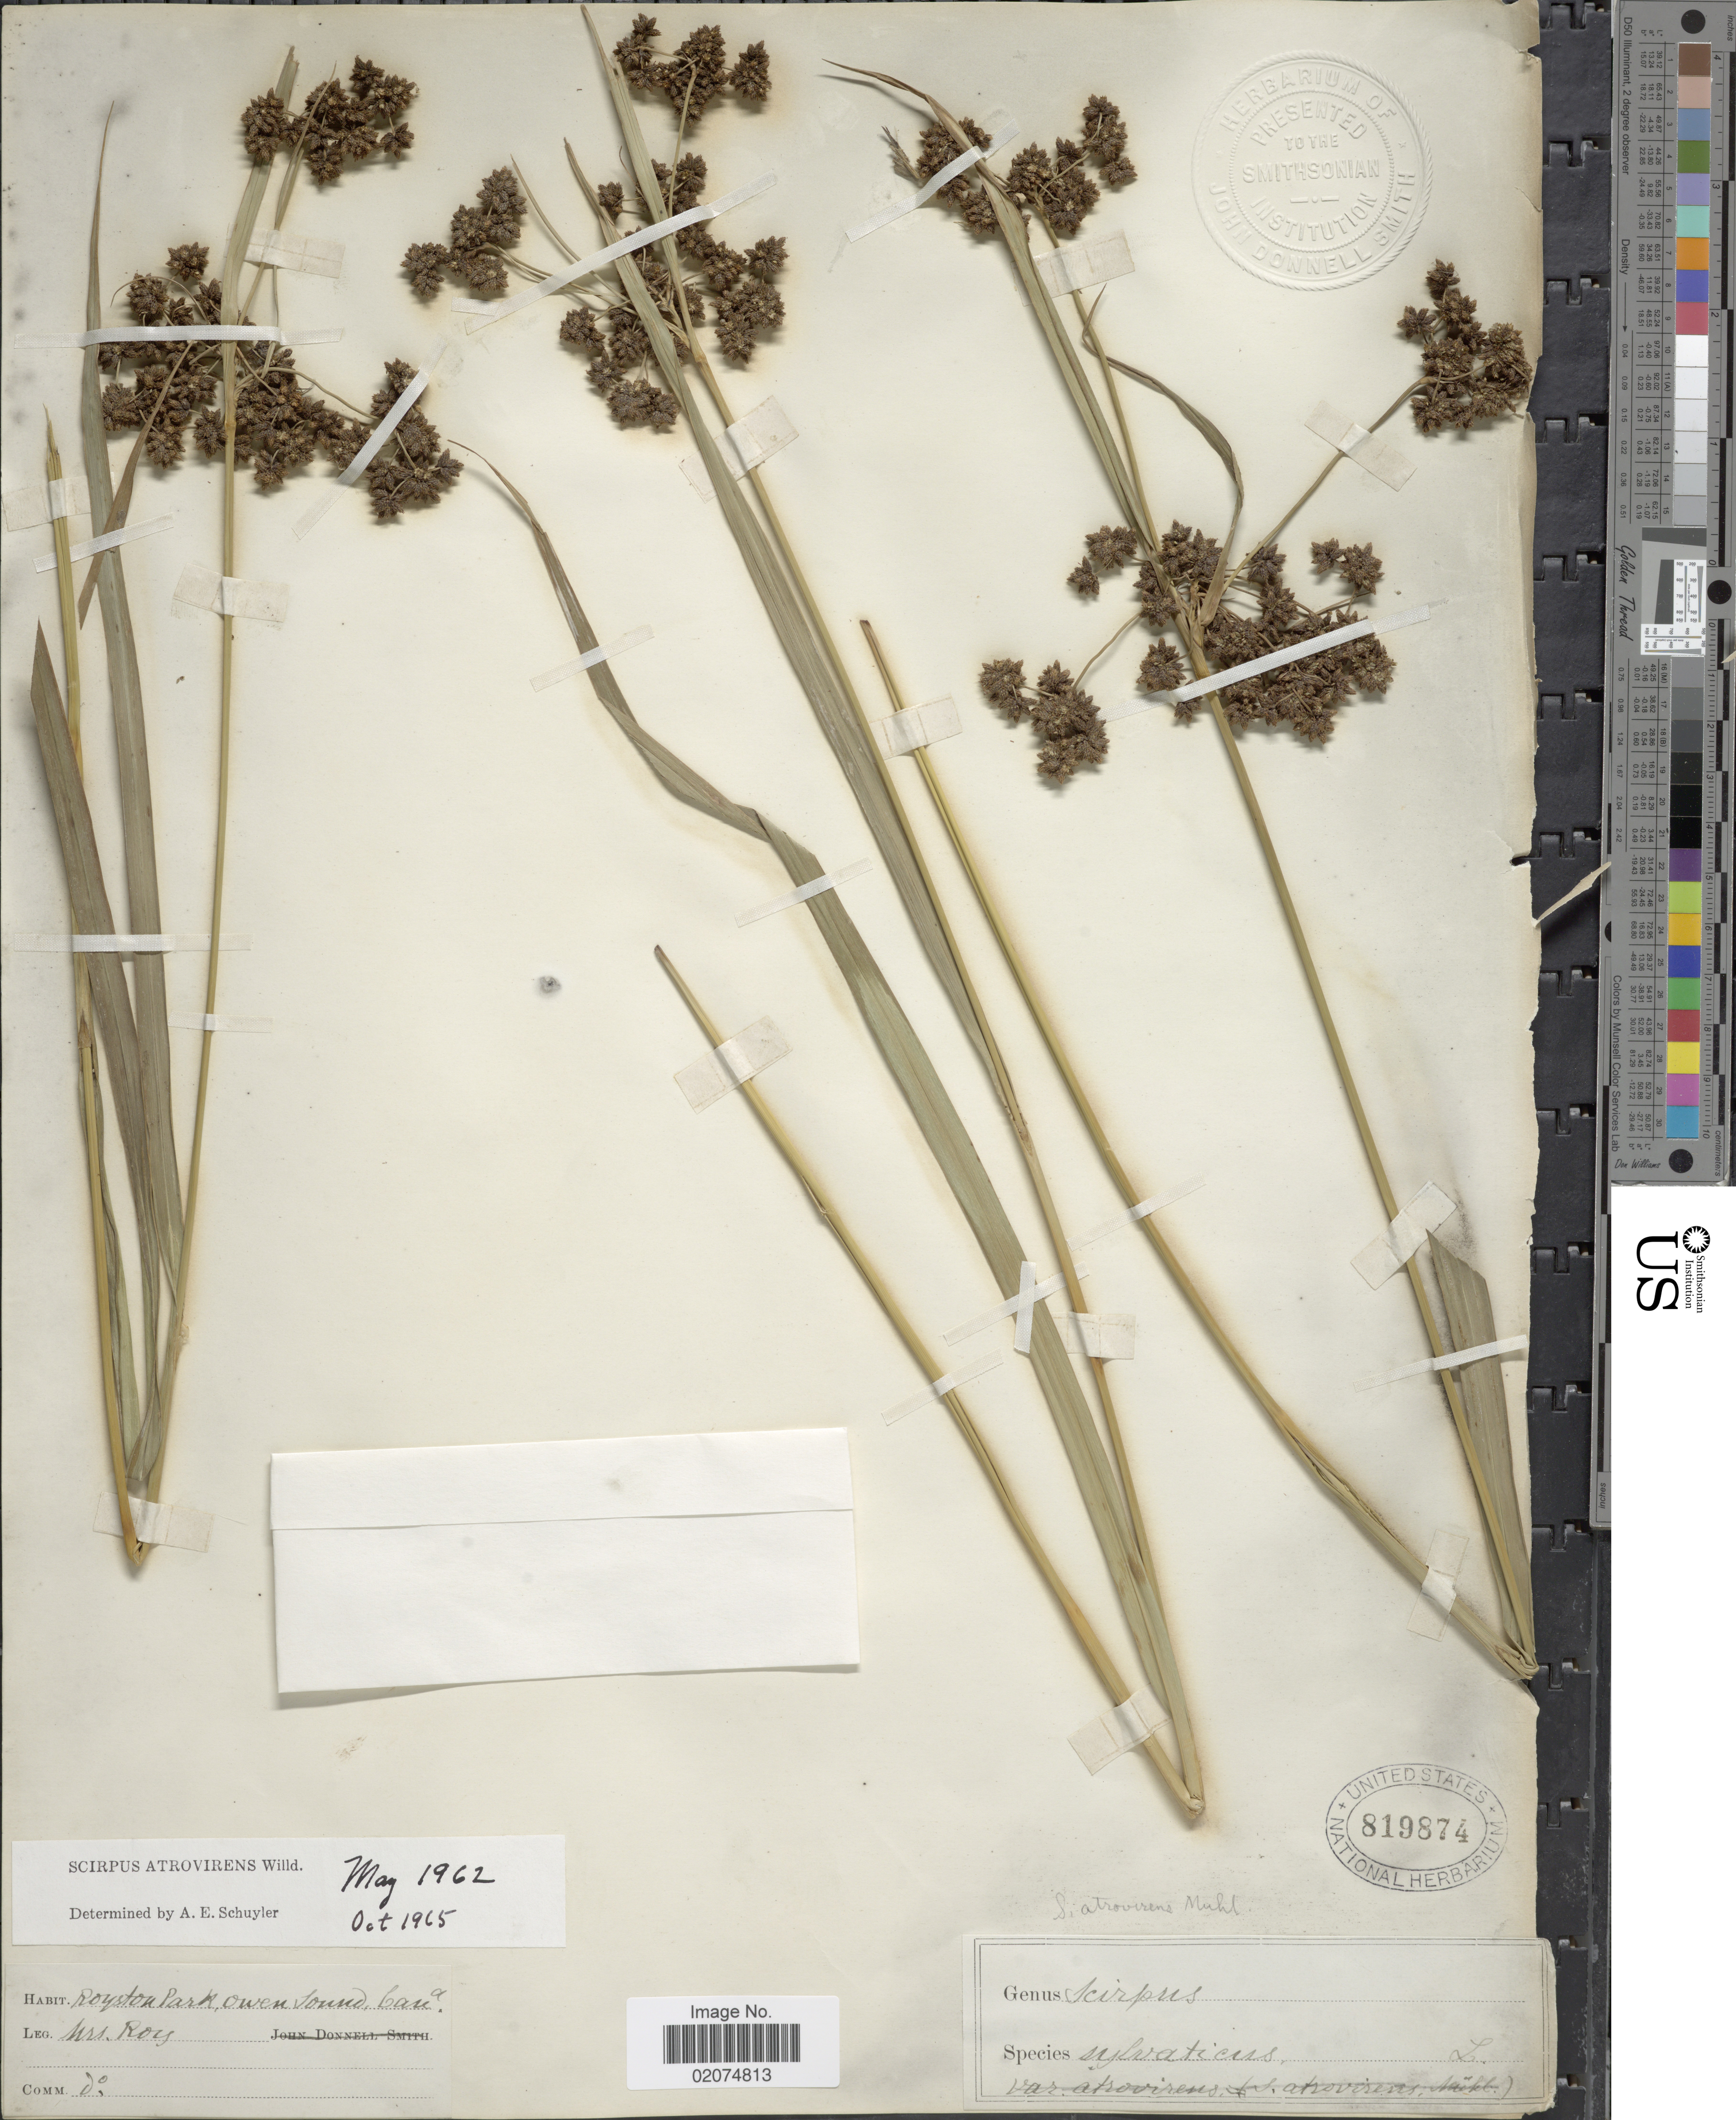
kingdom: Plantae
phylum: Tracheophyta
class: Liliopsida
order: Poales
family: Cyperaceae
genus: Scirpus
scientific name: Scirpus atrovirens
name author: Willd.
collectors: Roy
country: Canada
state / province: Ontario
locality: Royston Park, Owen Sound, Cana.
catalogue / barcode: US 819874